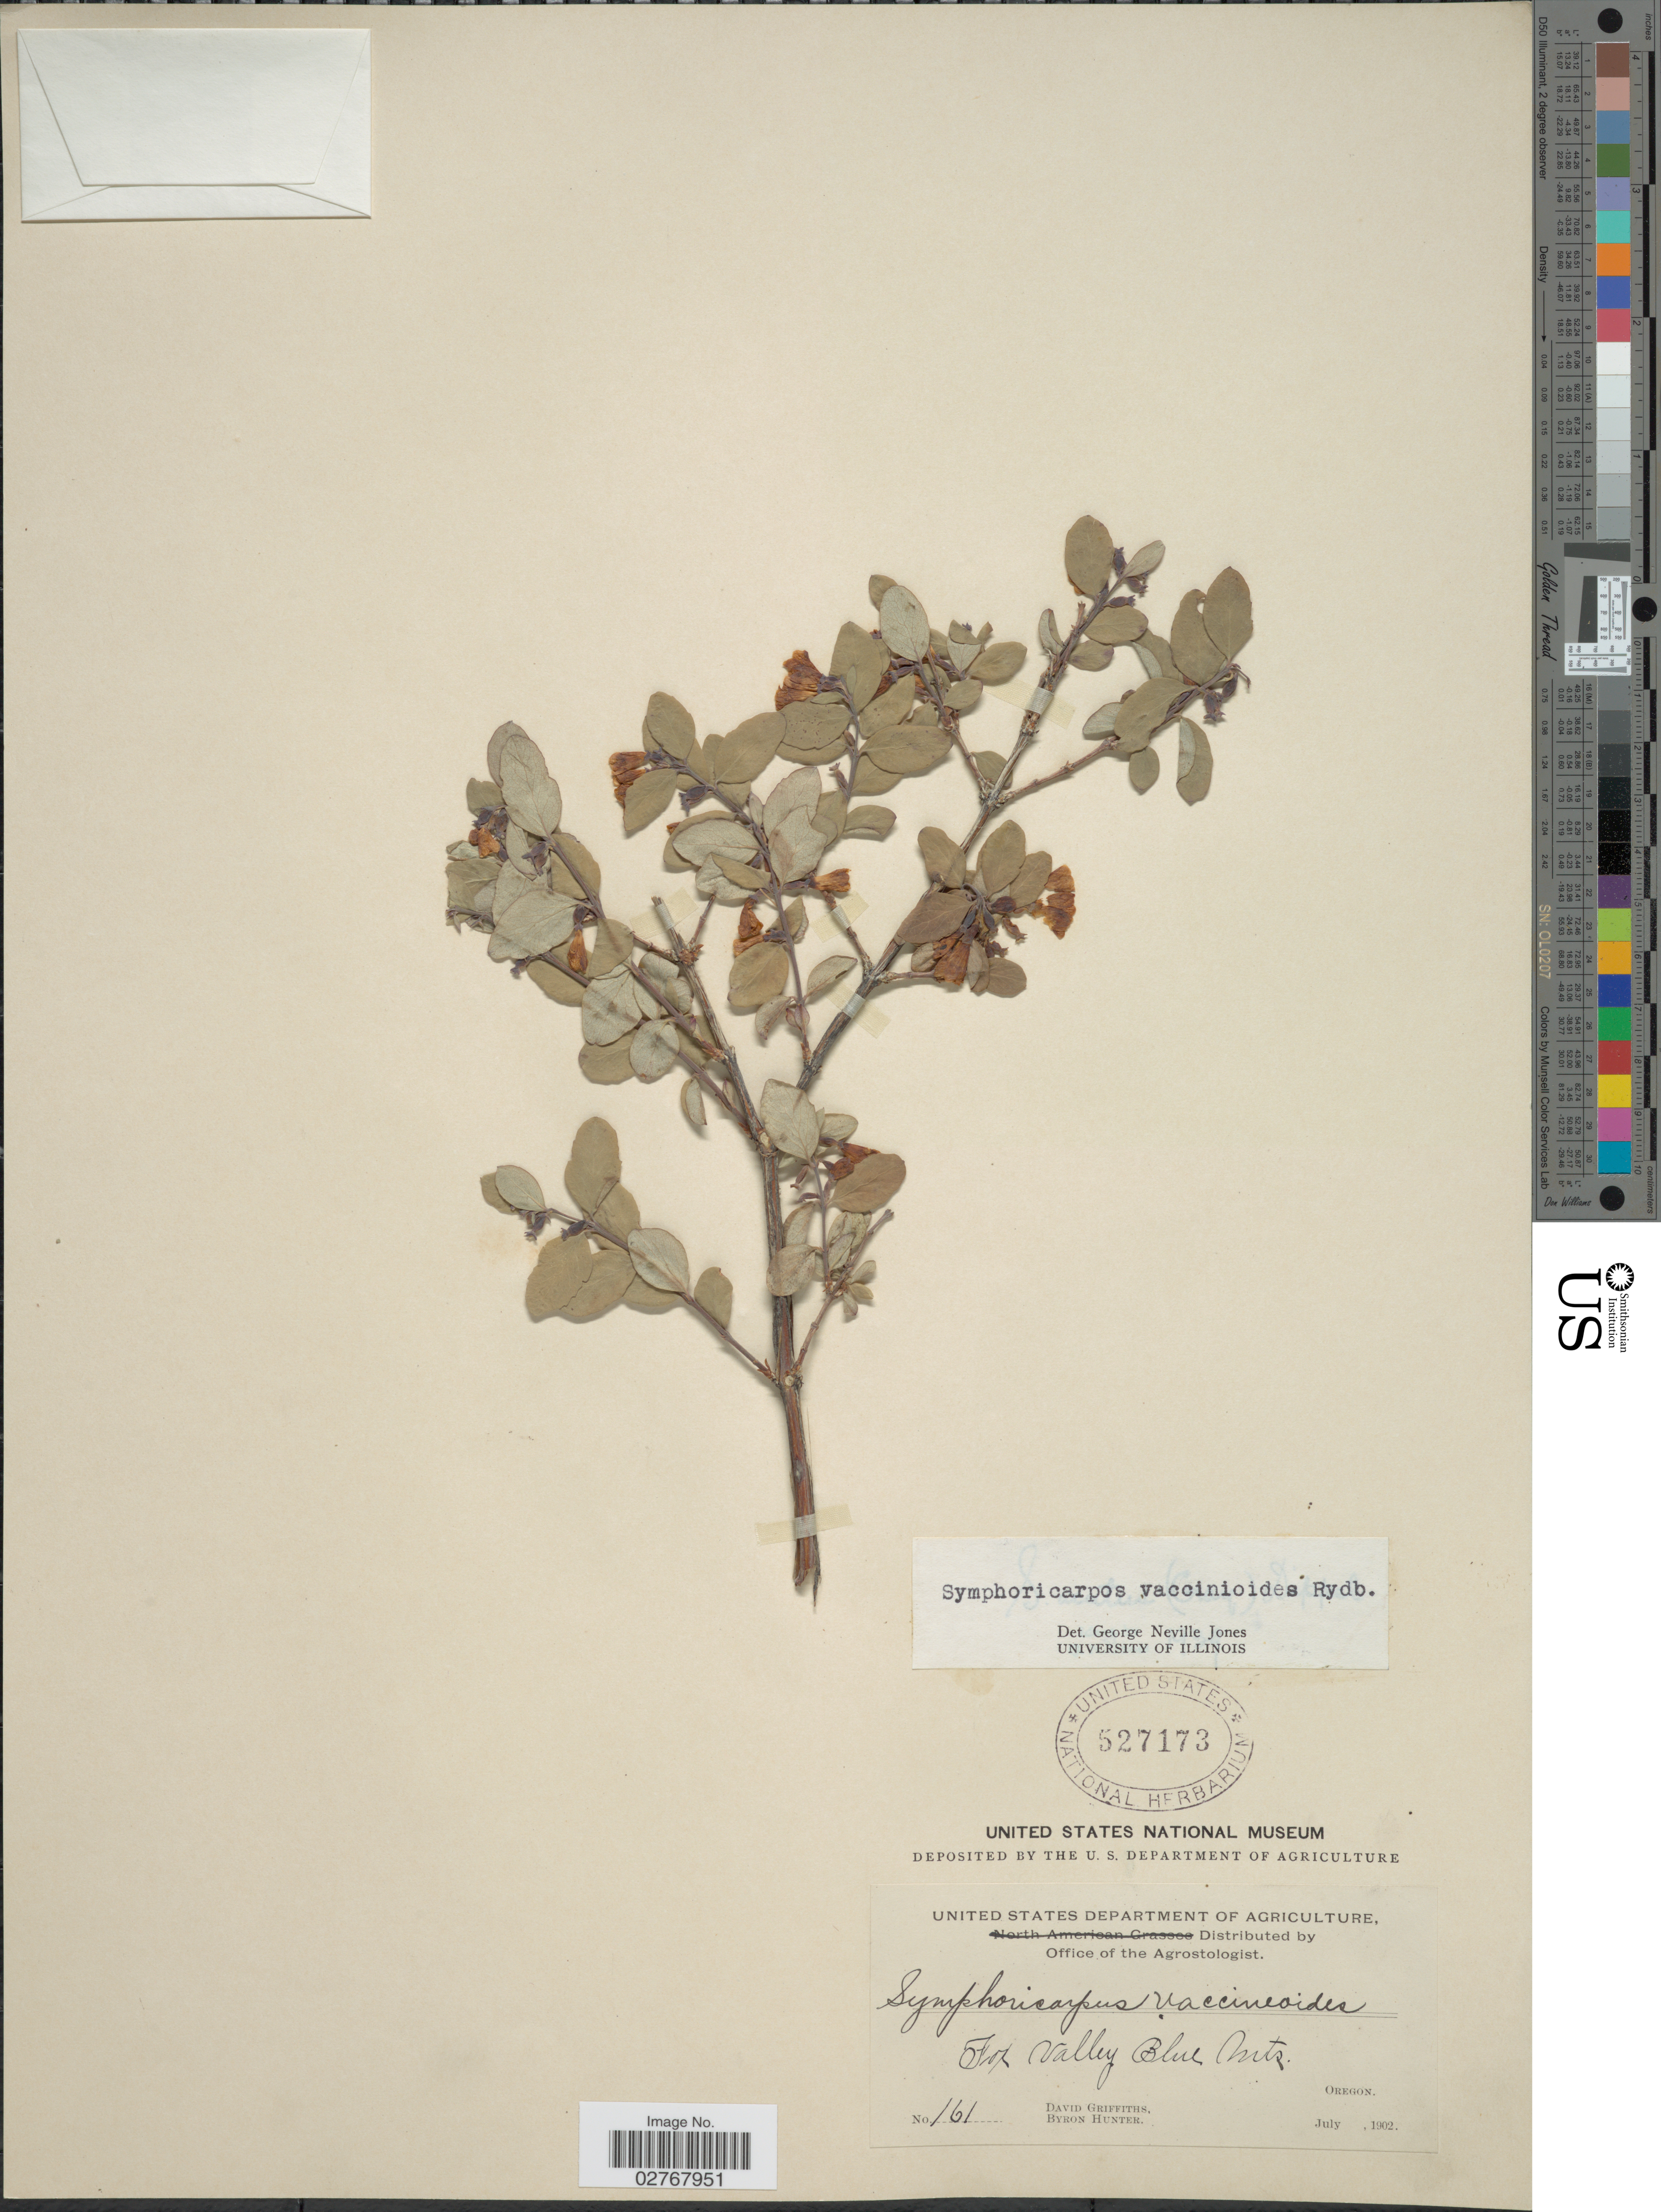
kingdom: Plantae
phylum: Tracheophyta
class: Magnoliopsida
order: Dipsacales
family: Caprifoliaceae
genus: Symphoricarpos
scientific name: Symphoricarpos vaccinioides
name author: Rydb.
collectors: D. Griffiths & B. Hunter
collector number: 161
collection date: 1902-07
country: United States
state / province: Oregon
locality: Fox Valley Blue Mts.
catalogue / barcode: US 527173